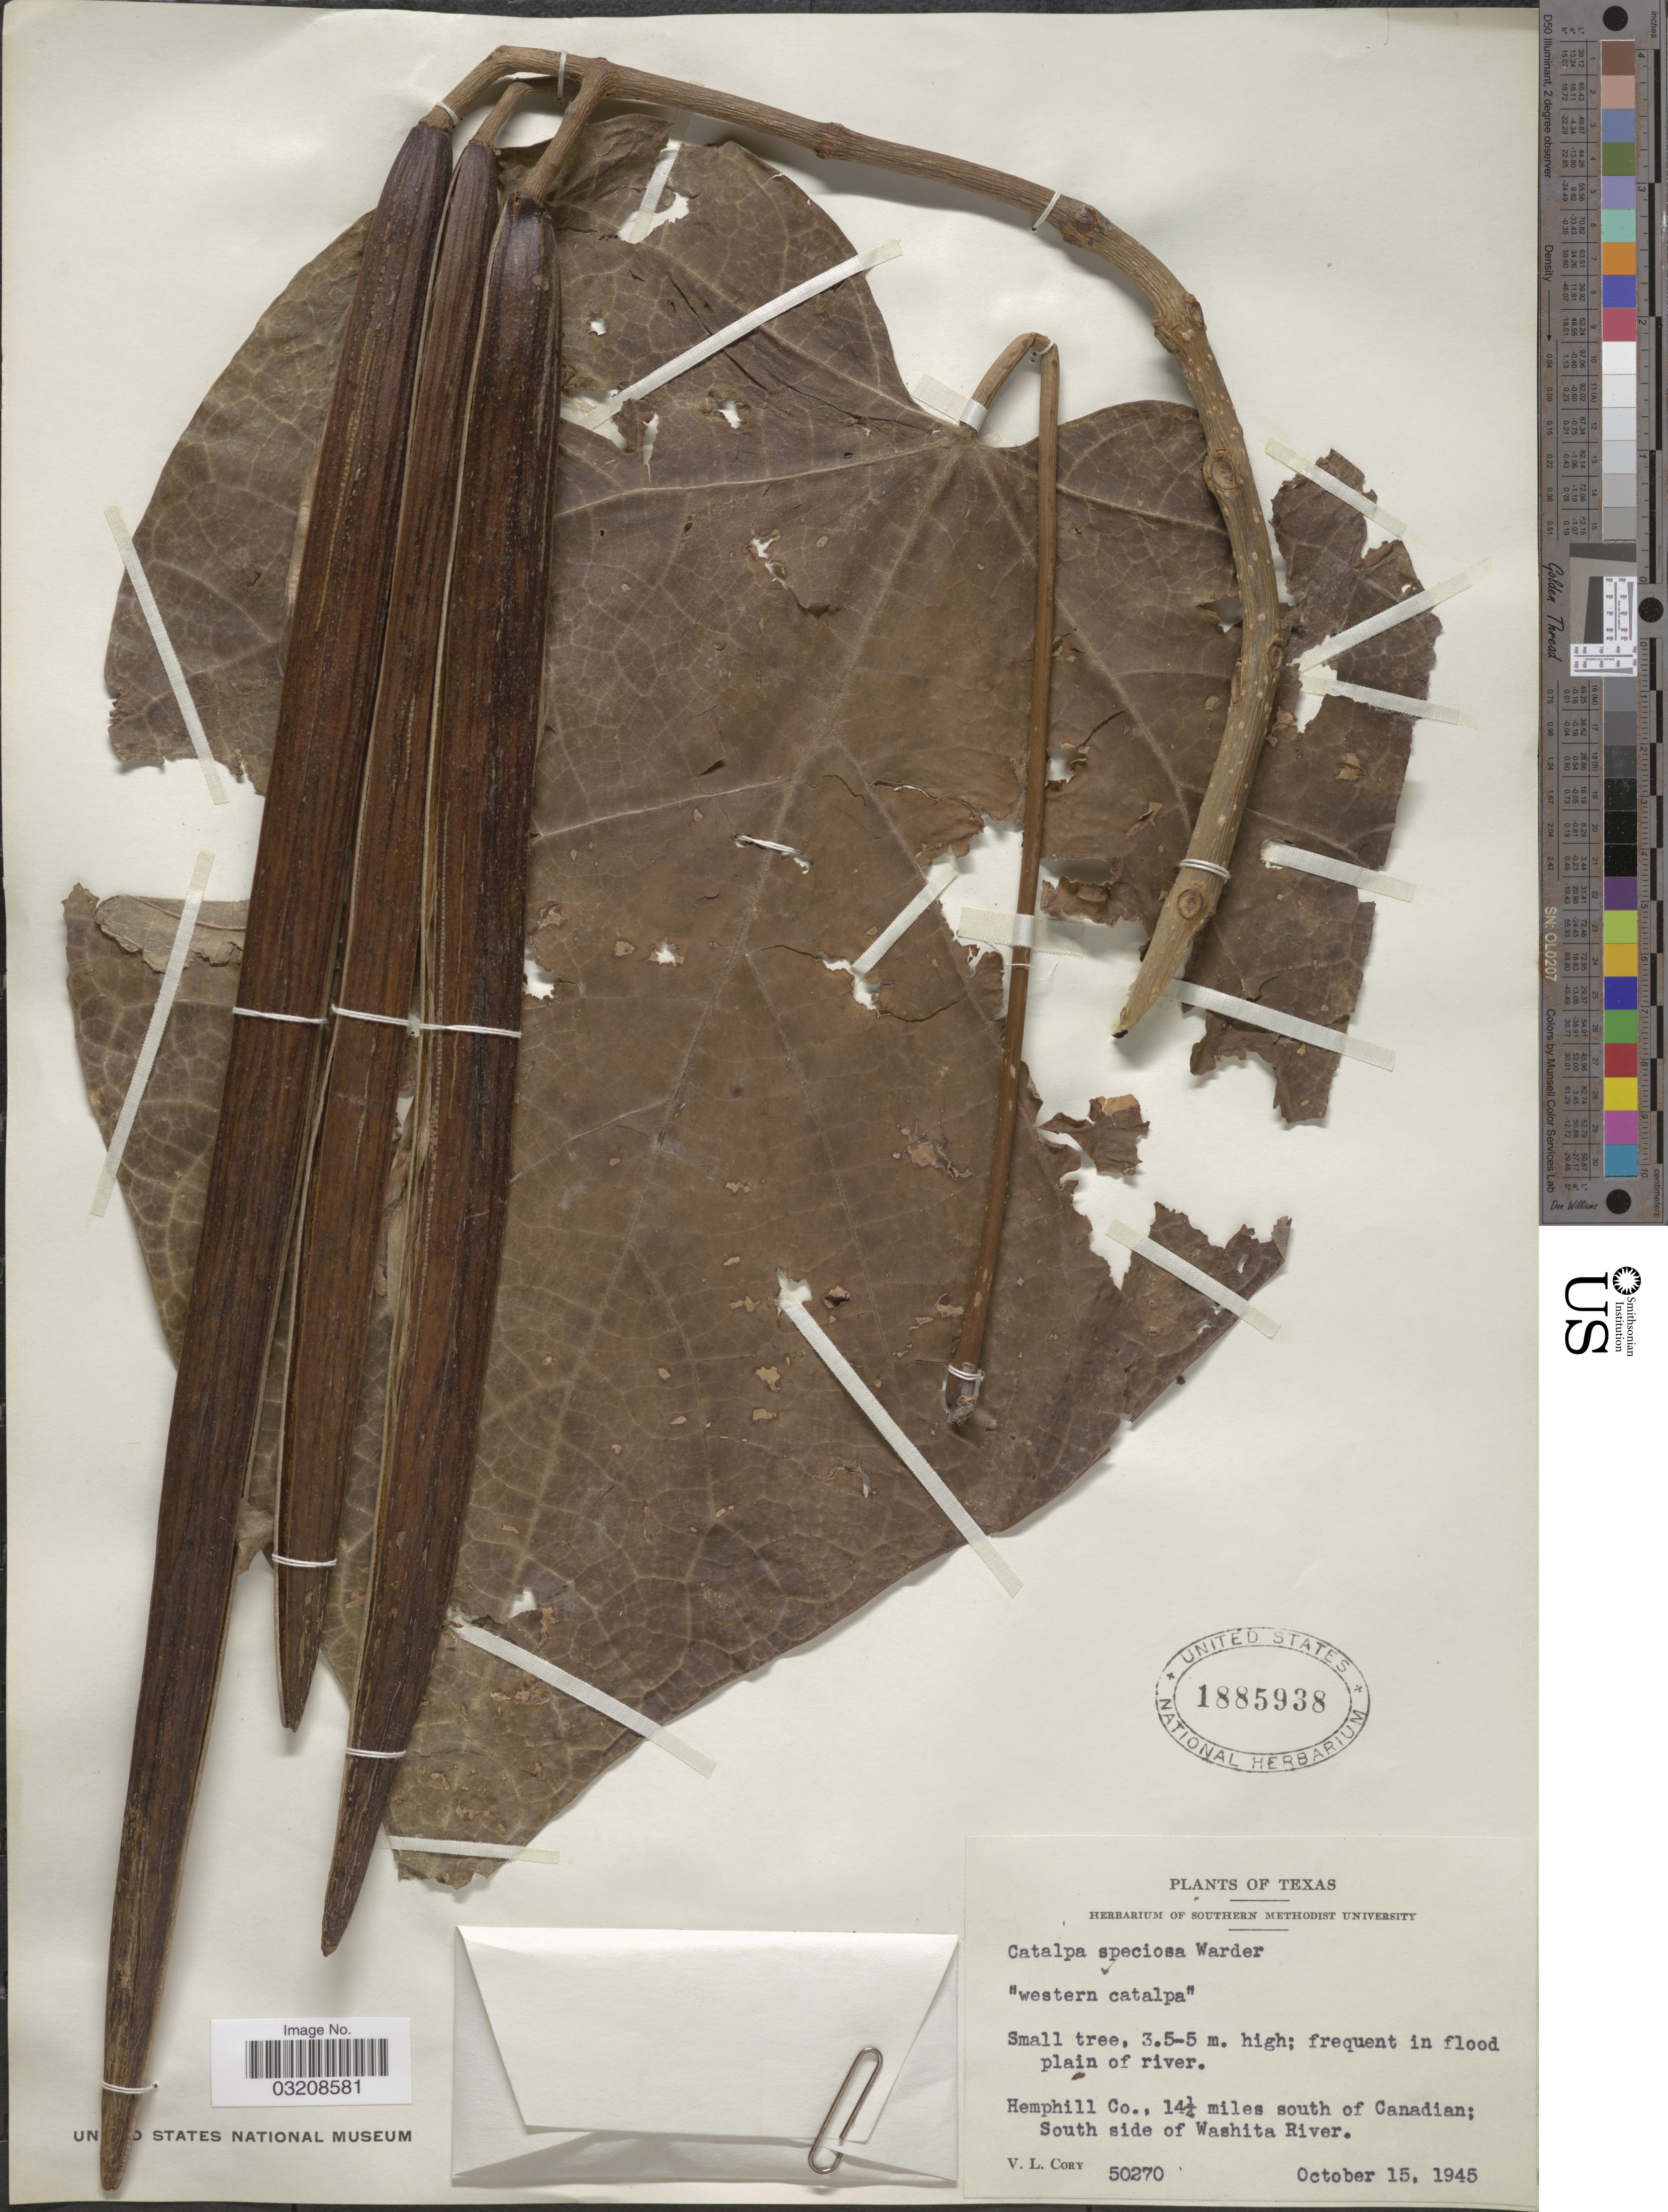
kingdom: Plantae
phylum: Tracheophyta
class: Magnoliopsida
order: Lamiales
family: Bignoniaceae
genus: Catalpa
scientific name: Catalpa speciosa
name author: (Warder) Warder ex Engelm.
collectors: V. Cory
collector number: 50270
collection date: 1945-10-15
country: United States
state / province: Texas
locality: Hemphill Co., 14¼ miles south of Candian; South side of Washita River.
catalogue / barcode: US 1885938